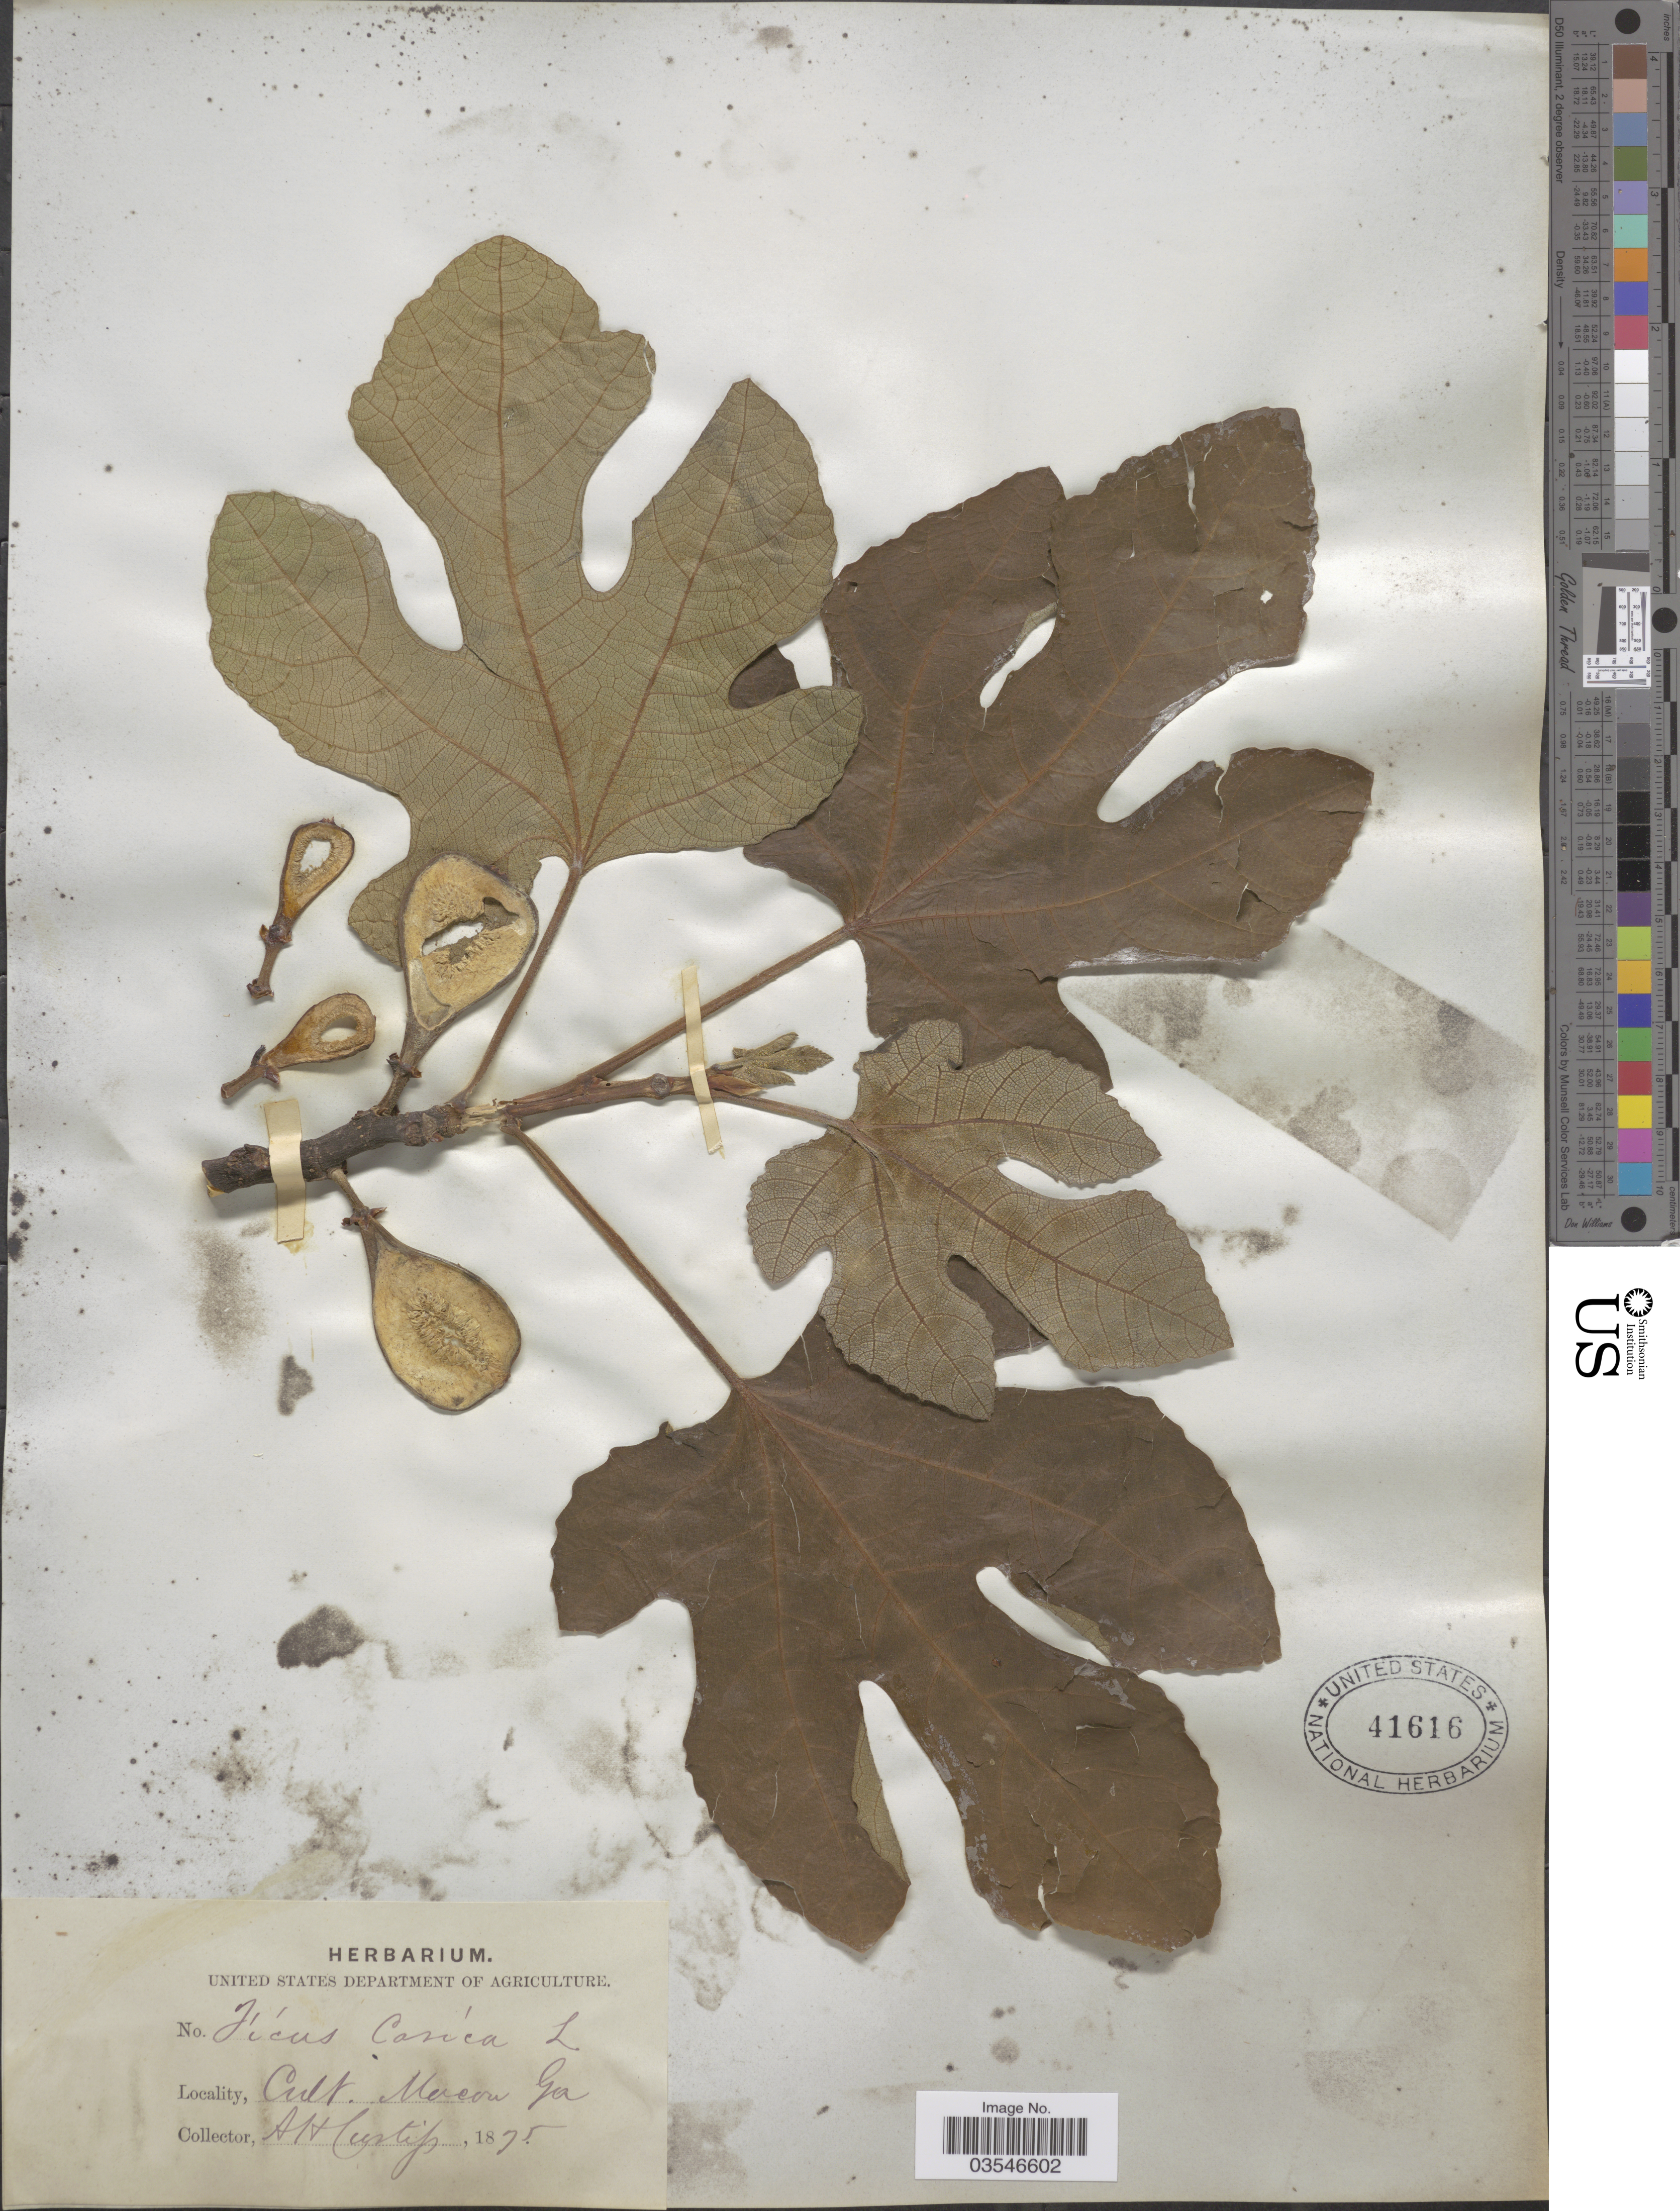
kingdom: Plantae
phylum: Tracheophyta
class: Magnoliopsida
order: Rosales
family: Moraceae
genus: Ficus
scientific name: Ficus carica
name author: L.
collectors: A. H. Curtiss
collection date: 1875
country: United States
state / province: Georgia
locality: Macon.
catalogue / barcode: US 41616